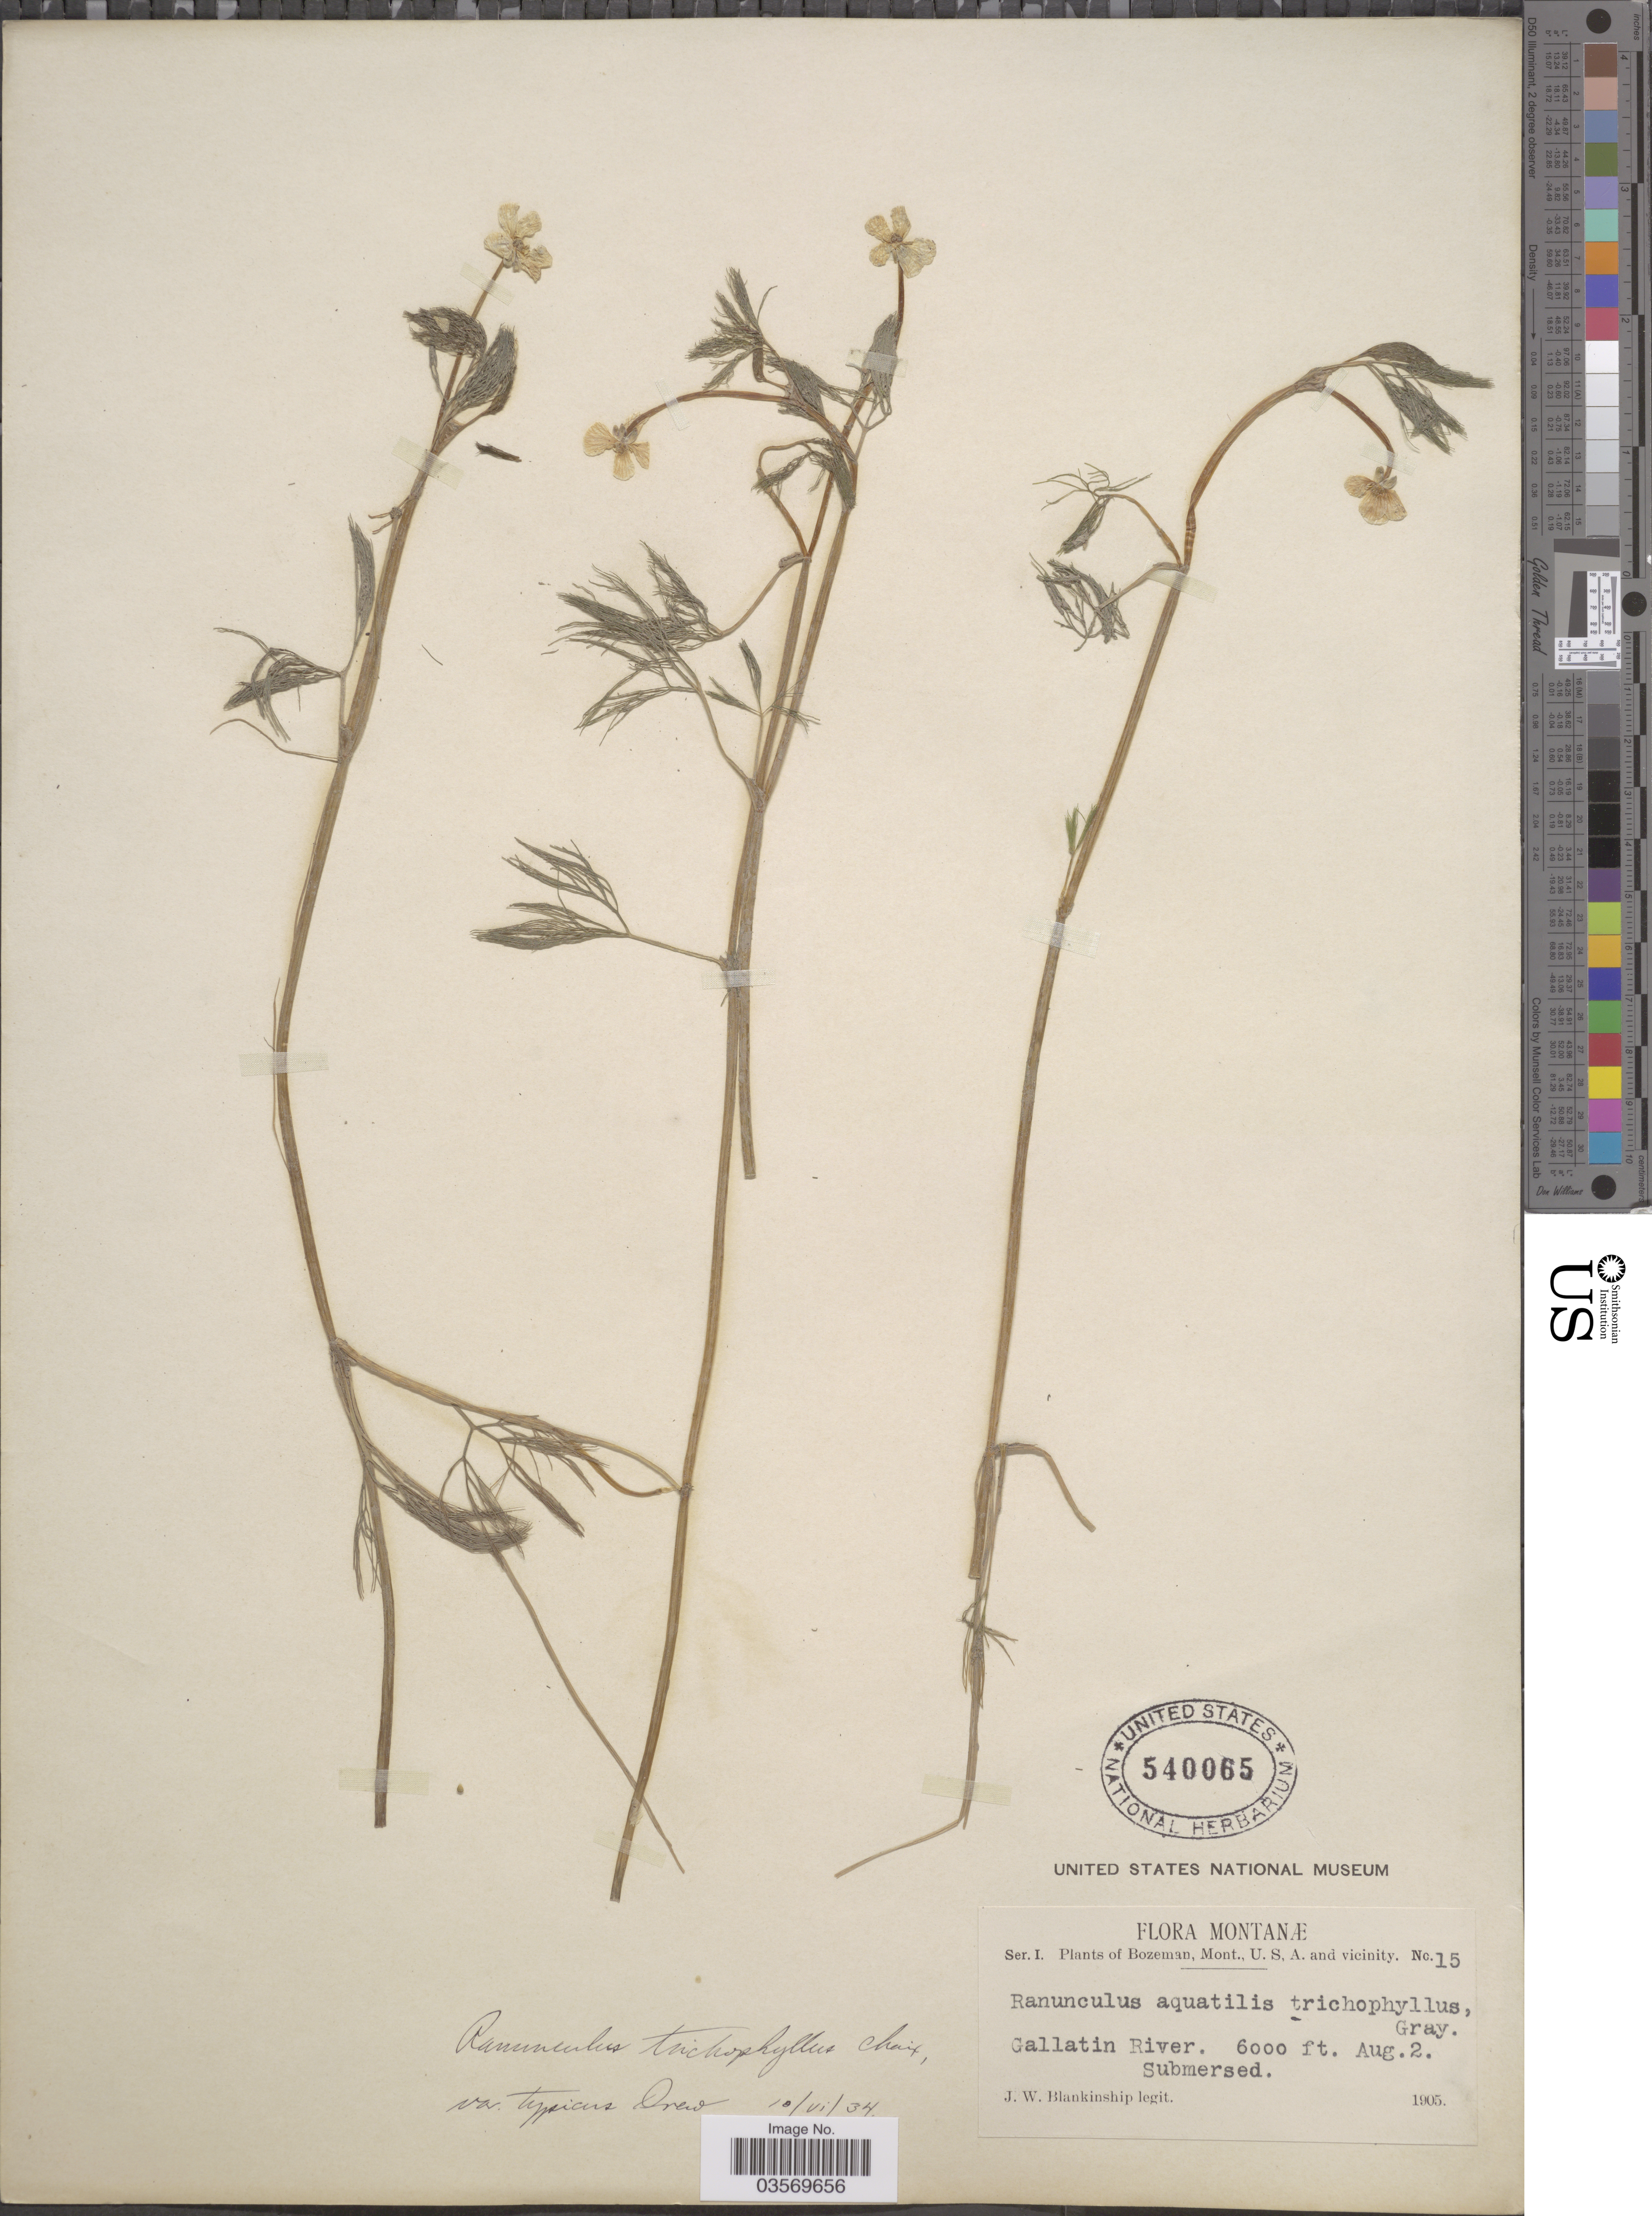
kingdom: Plantae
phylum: Tracheophyta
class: Magnoliopsida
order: Ranunculales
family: Ranunculaceae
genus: Ranunculus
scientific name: Ranunculus trichophyllus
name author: Chaix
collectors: J. W. Blankinship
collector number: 15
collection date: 1905-08-02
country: United States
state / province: Montana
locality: Bozeman, Mont., and vicinity. Gallatin River. Submersed.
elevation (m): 1829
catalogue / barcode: US 540065